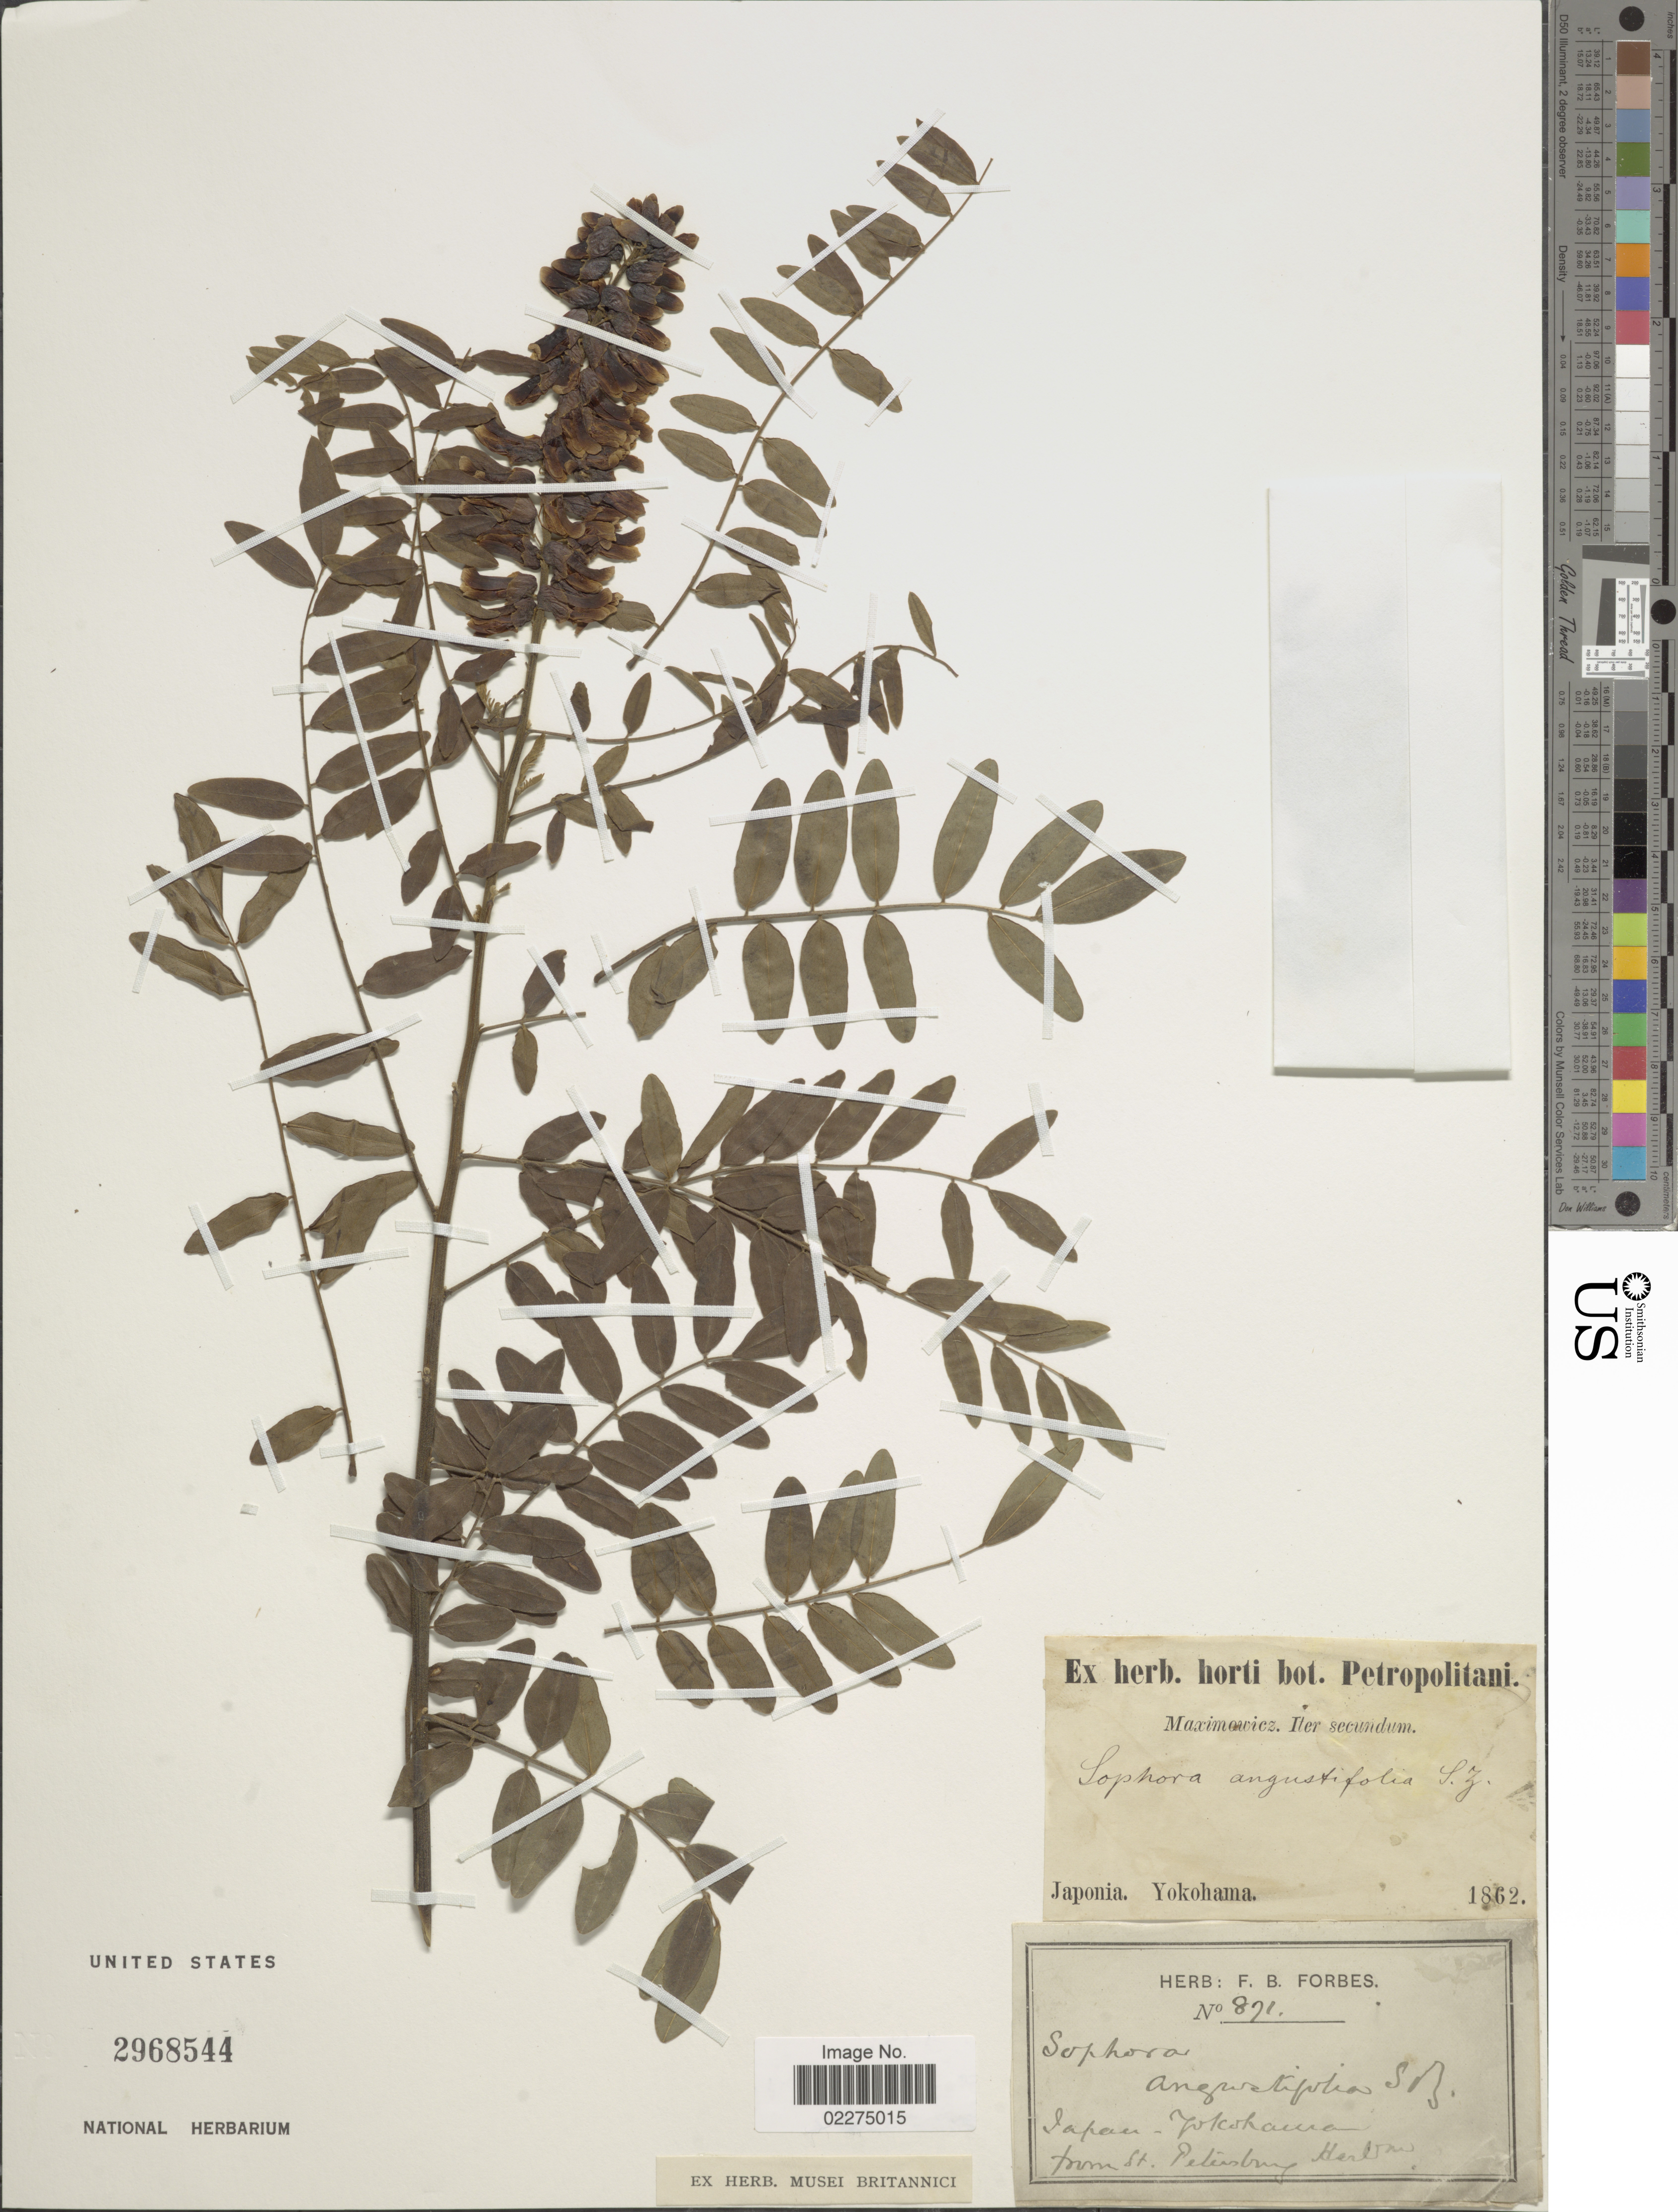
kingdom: Plantae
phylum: Tracheophyta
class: Magnoliopsida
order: Fabales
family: Fabaceae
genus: Sophora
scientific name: Sophora angustifolia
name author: Siebold & Zucc.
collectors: ex herb. F. B. Forbes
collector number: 871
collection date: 1862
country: Japan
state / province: Kanagawa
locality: Yokohama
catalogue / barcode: US 2968544